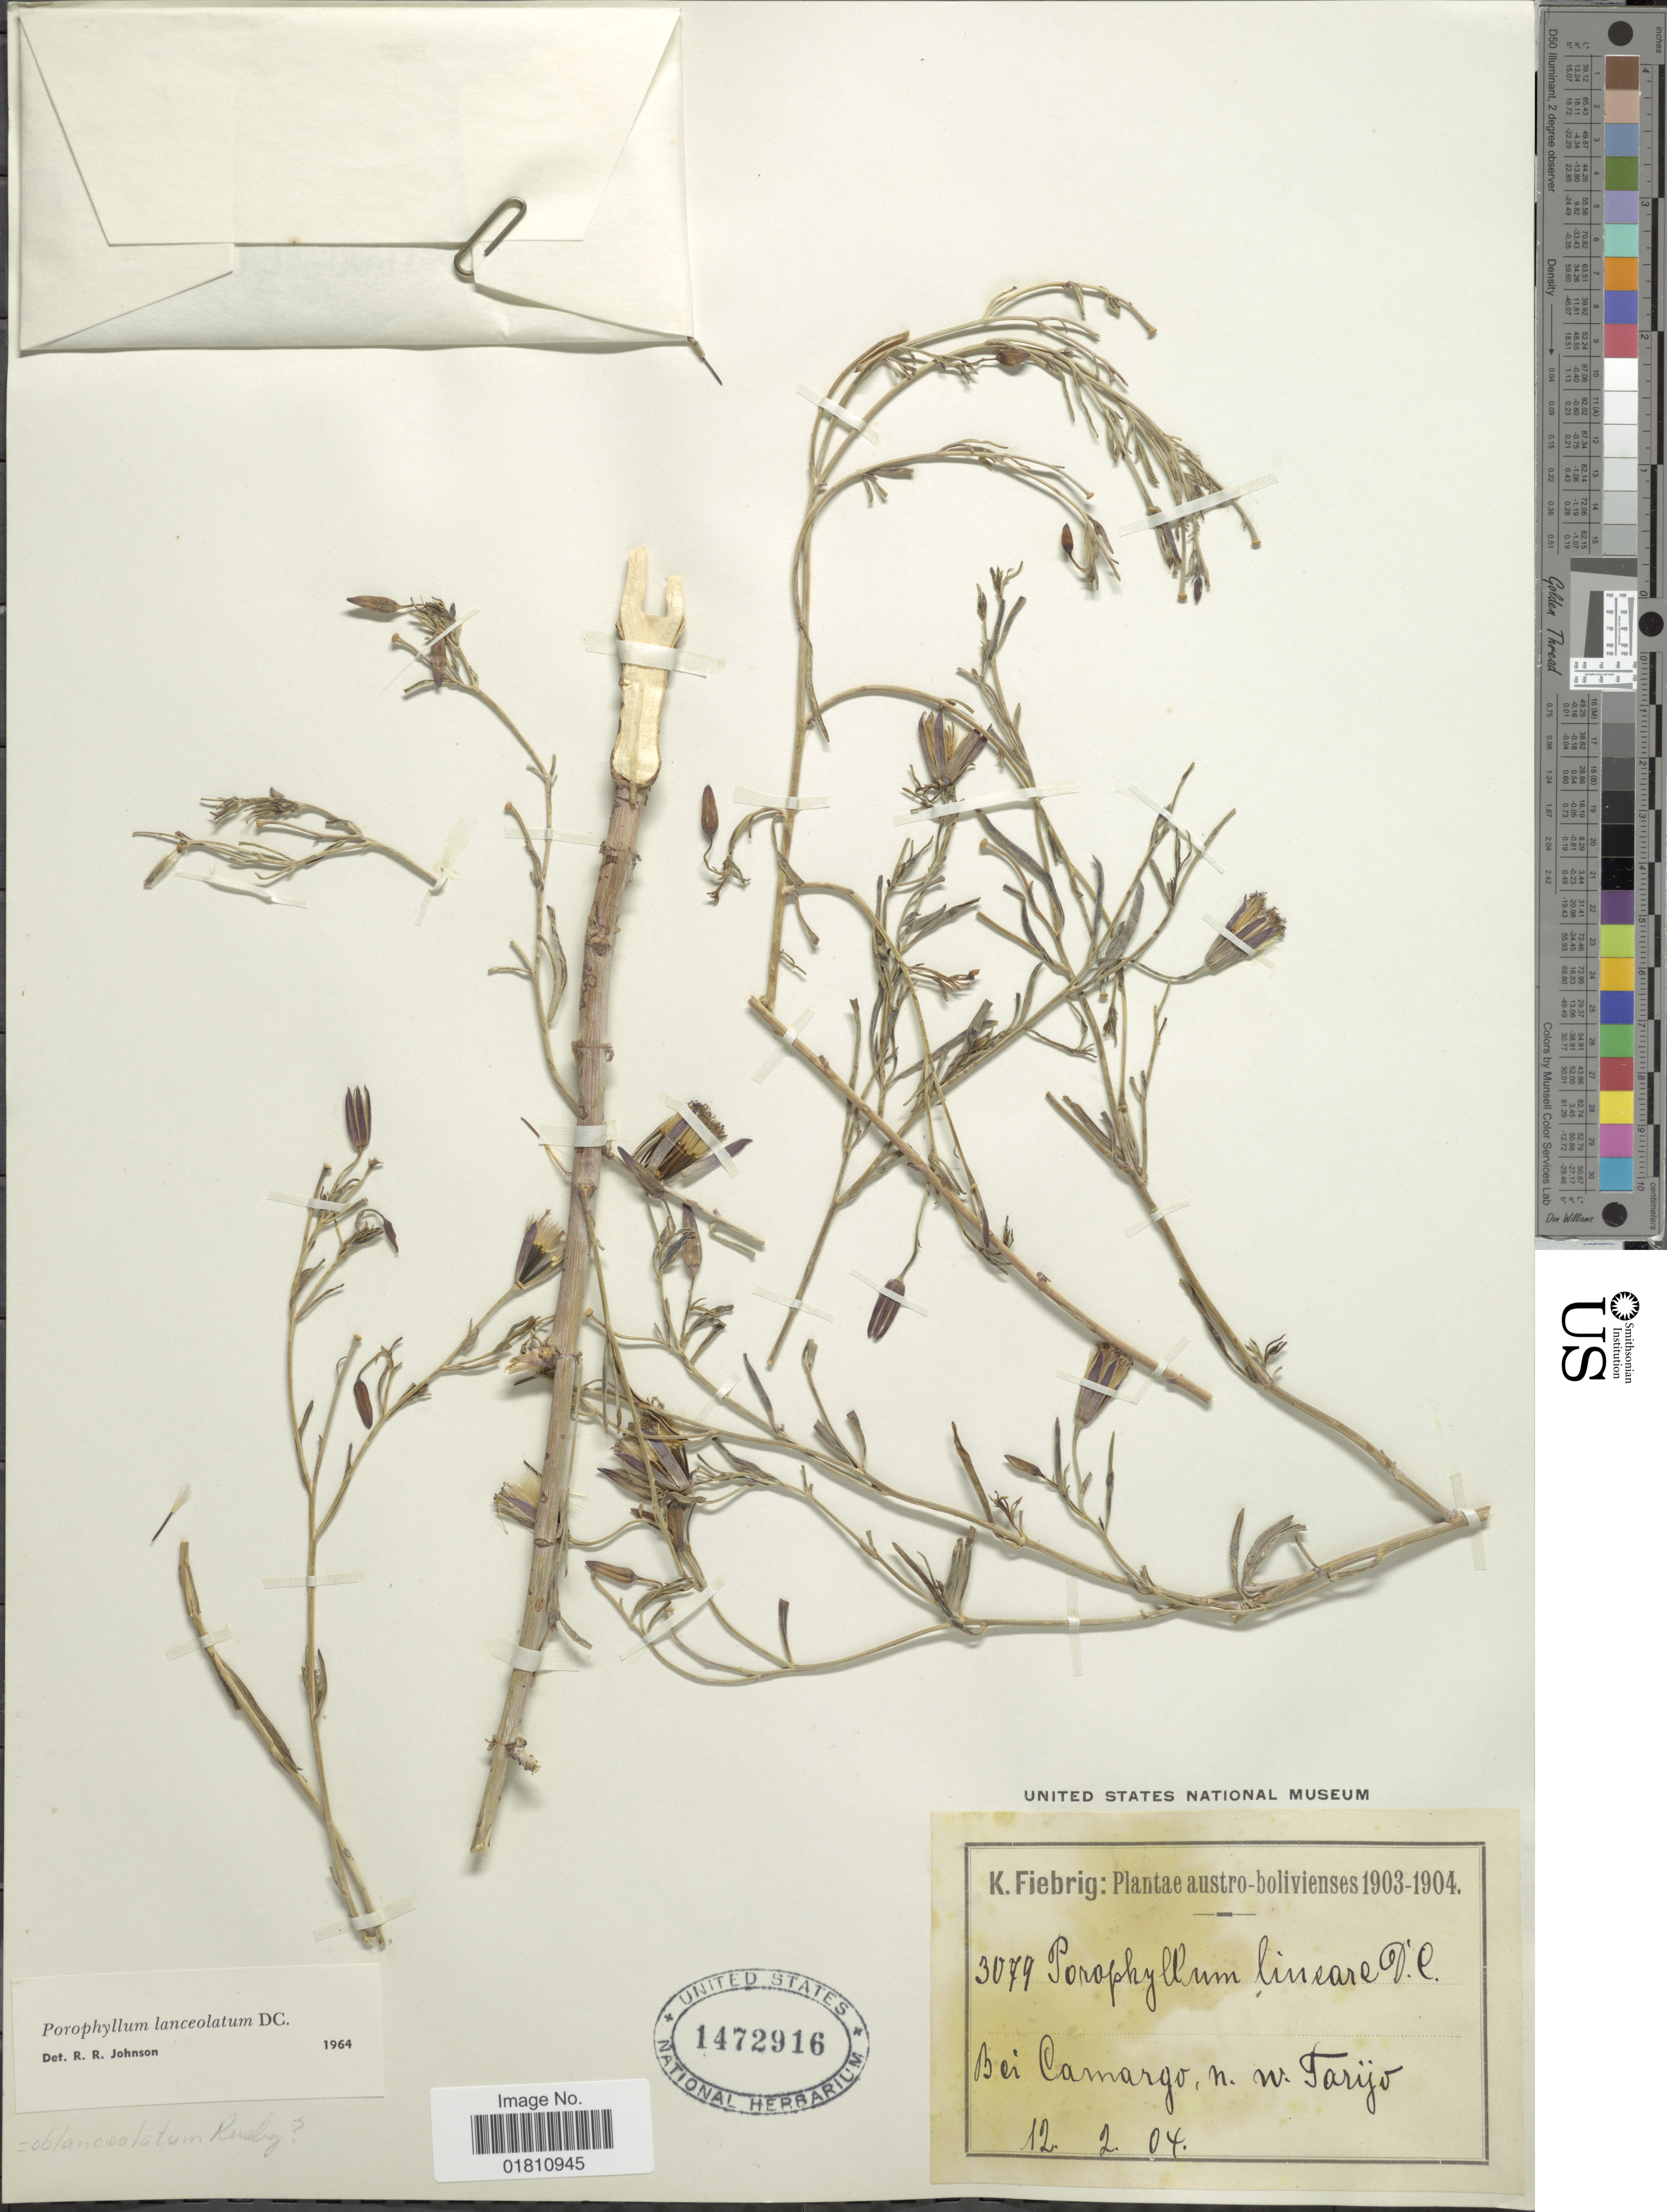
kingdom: Plantae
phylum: Tracheophyta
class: Magnoliopsida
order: Asterales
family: Asteraceae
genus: Porophyllum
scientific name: Porophyllum lanceolatum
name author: DC.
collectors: K. Fiebrig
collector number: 3079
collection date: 1904-02-12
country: Bolivia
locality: Bei Camargo n.w. Tarijo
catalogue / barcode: US 1472916